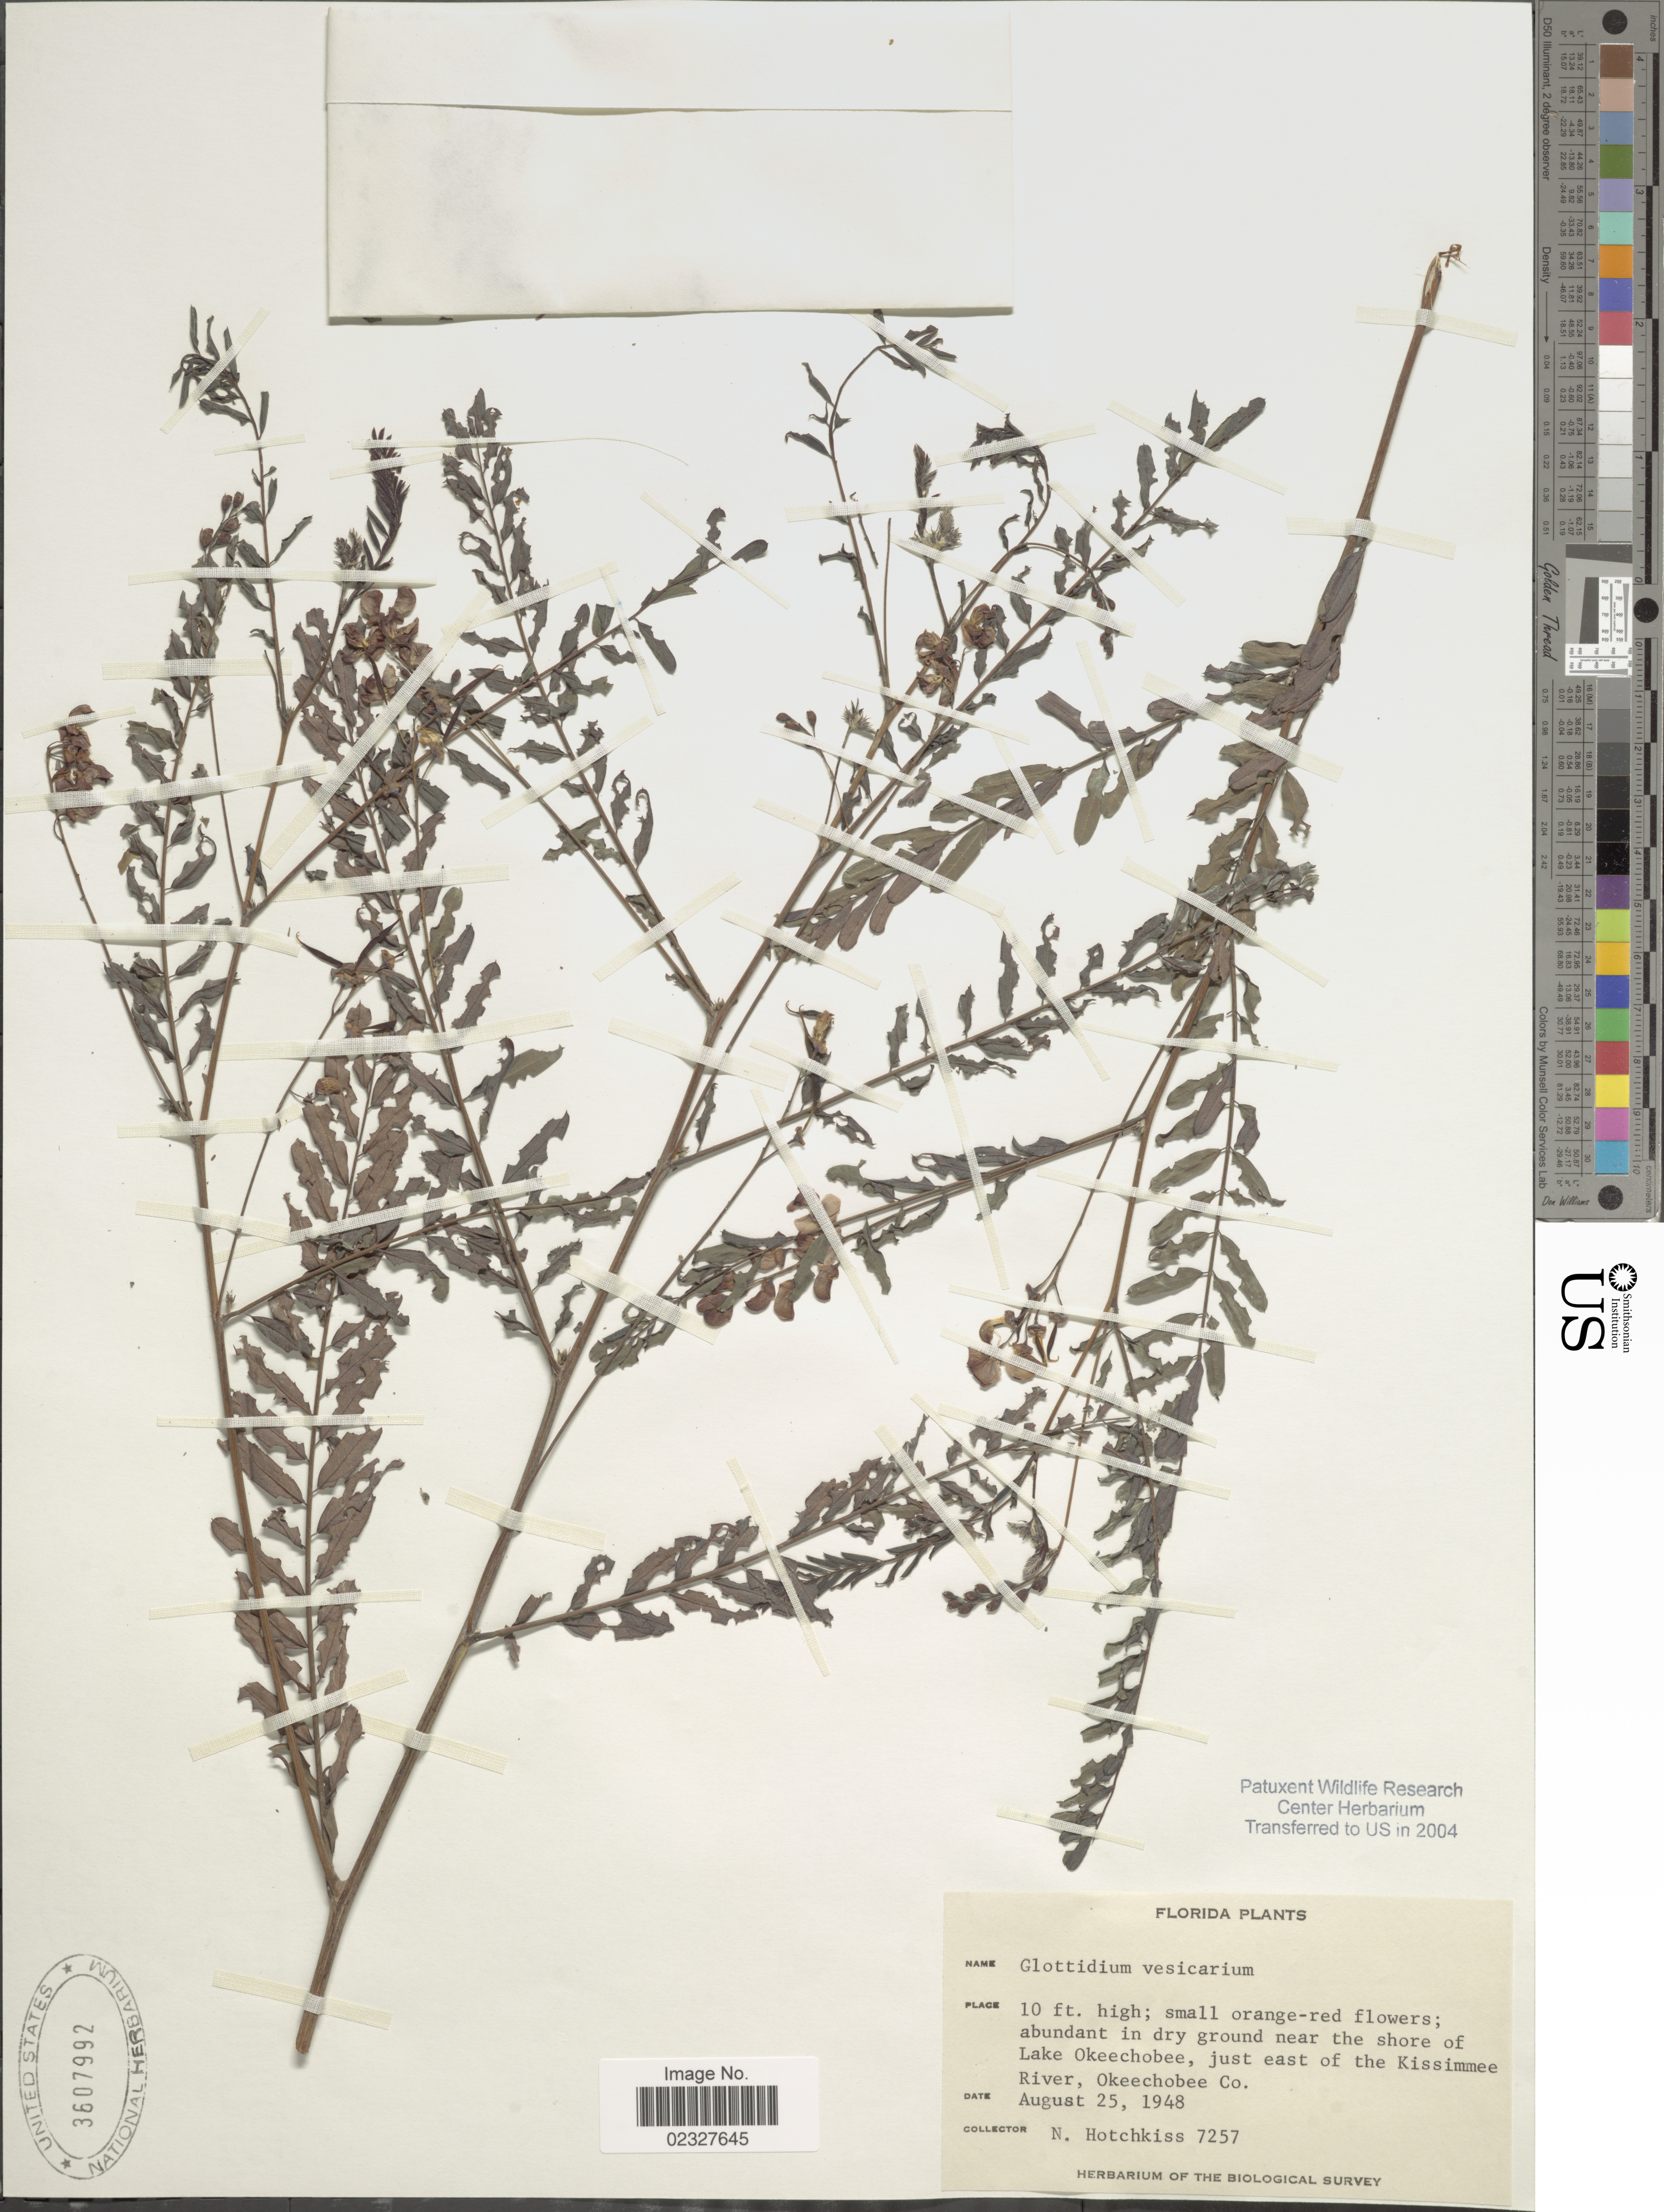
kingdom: Plantae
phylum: Tracheophyta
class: Magnoliopsida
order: Fabales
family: Fabaceae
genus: Sesbania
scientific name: Sesbania vesicaria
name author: (Jacq.) Elliott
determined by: Strong, Mark T., (BOT), Smithsonian Institution - National Museum of Natural History (UNITED STATES)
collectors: N. Hotchkiss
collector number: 7257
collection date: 1948-08-25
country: United States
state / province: Florida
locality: Near the shore of Lake Okeechobee, just east of the Kissimmee River, Okeechobee Co.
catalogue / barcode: US 3607992